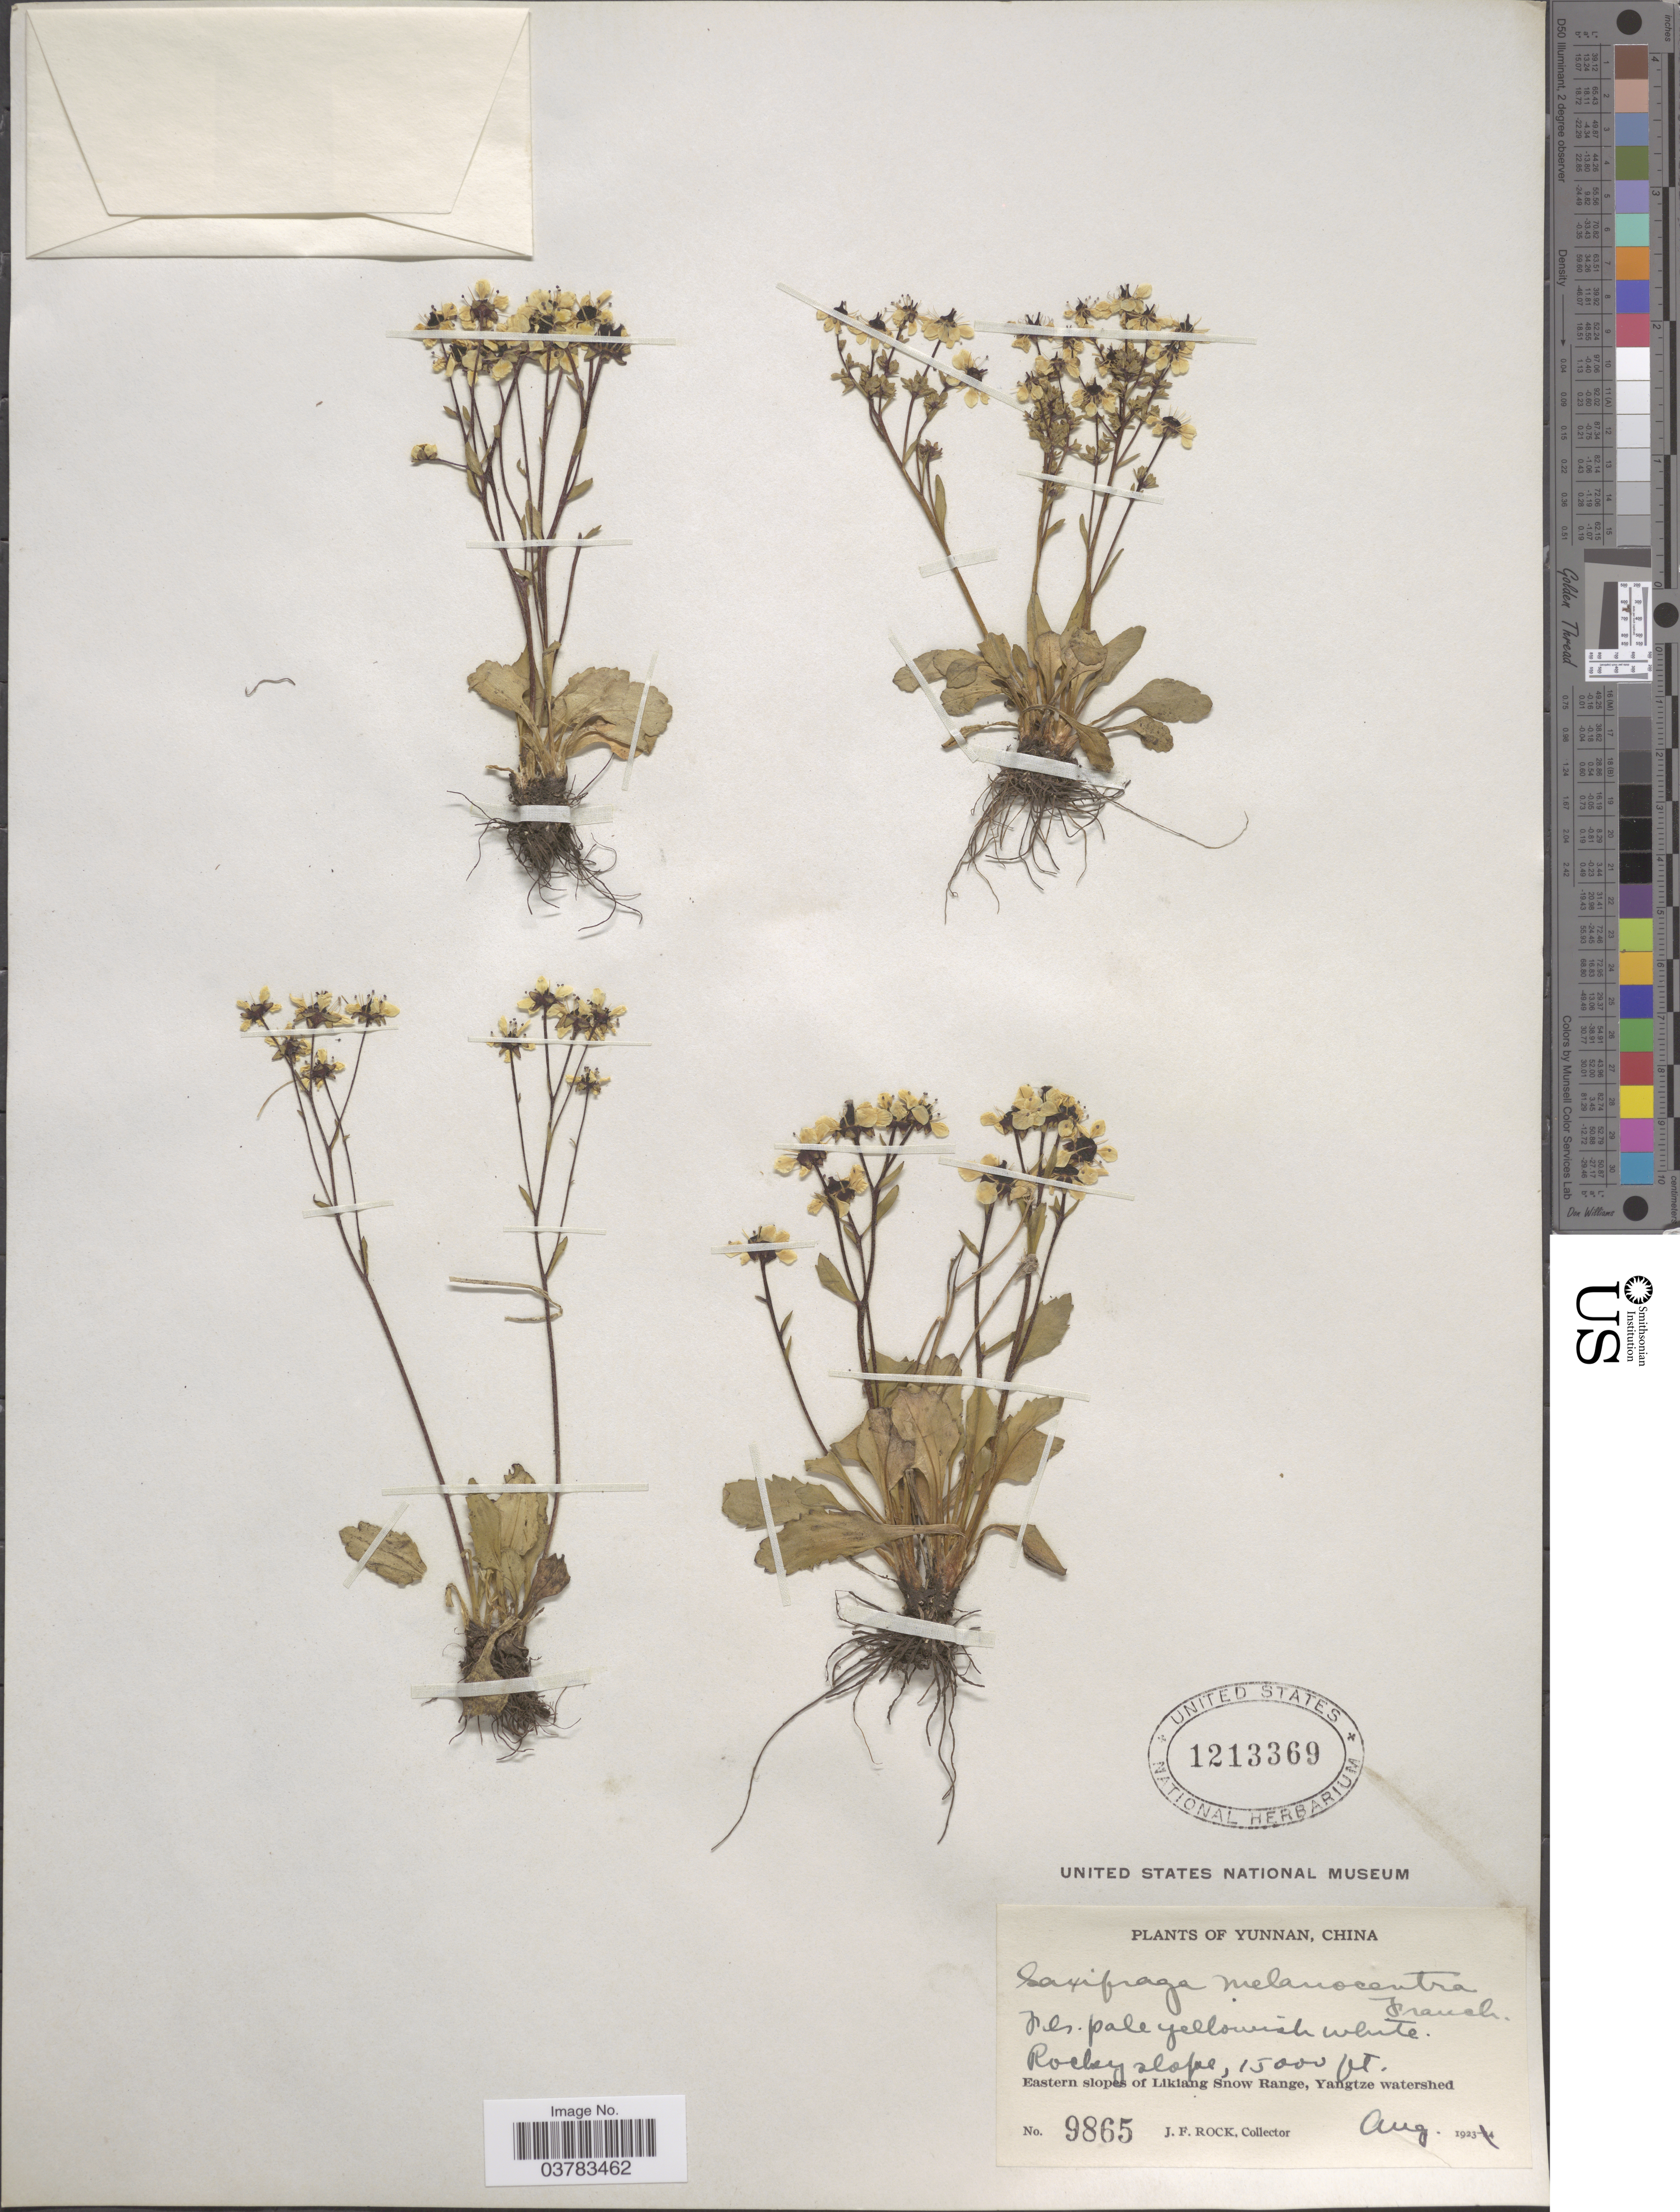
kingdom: Plantae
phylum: Tracheophyta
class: Magnoliopsida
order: Saxifragales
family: Saxifragaceae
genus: Micranthes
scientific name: Micranthes melanocentra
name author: (Franch.) Losinsk.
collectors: J. Rock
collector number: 9865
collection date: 1923-08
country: China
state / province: Yunnan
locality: Eastern slopes of Likiang Snow Range, Yangtze watershed.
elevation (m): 4572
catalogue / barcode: US 1213369